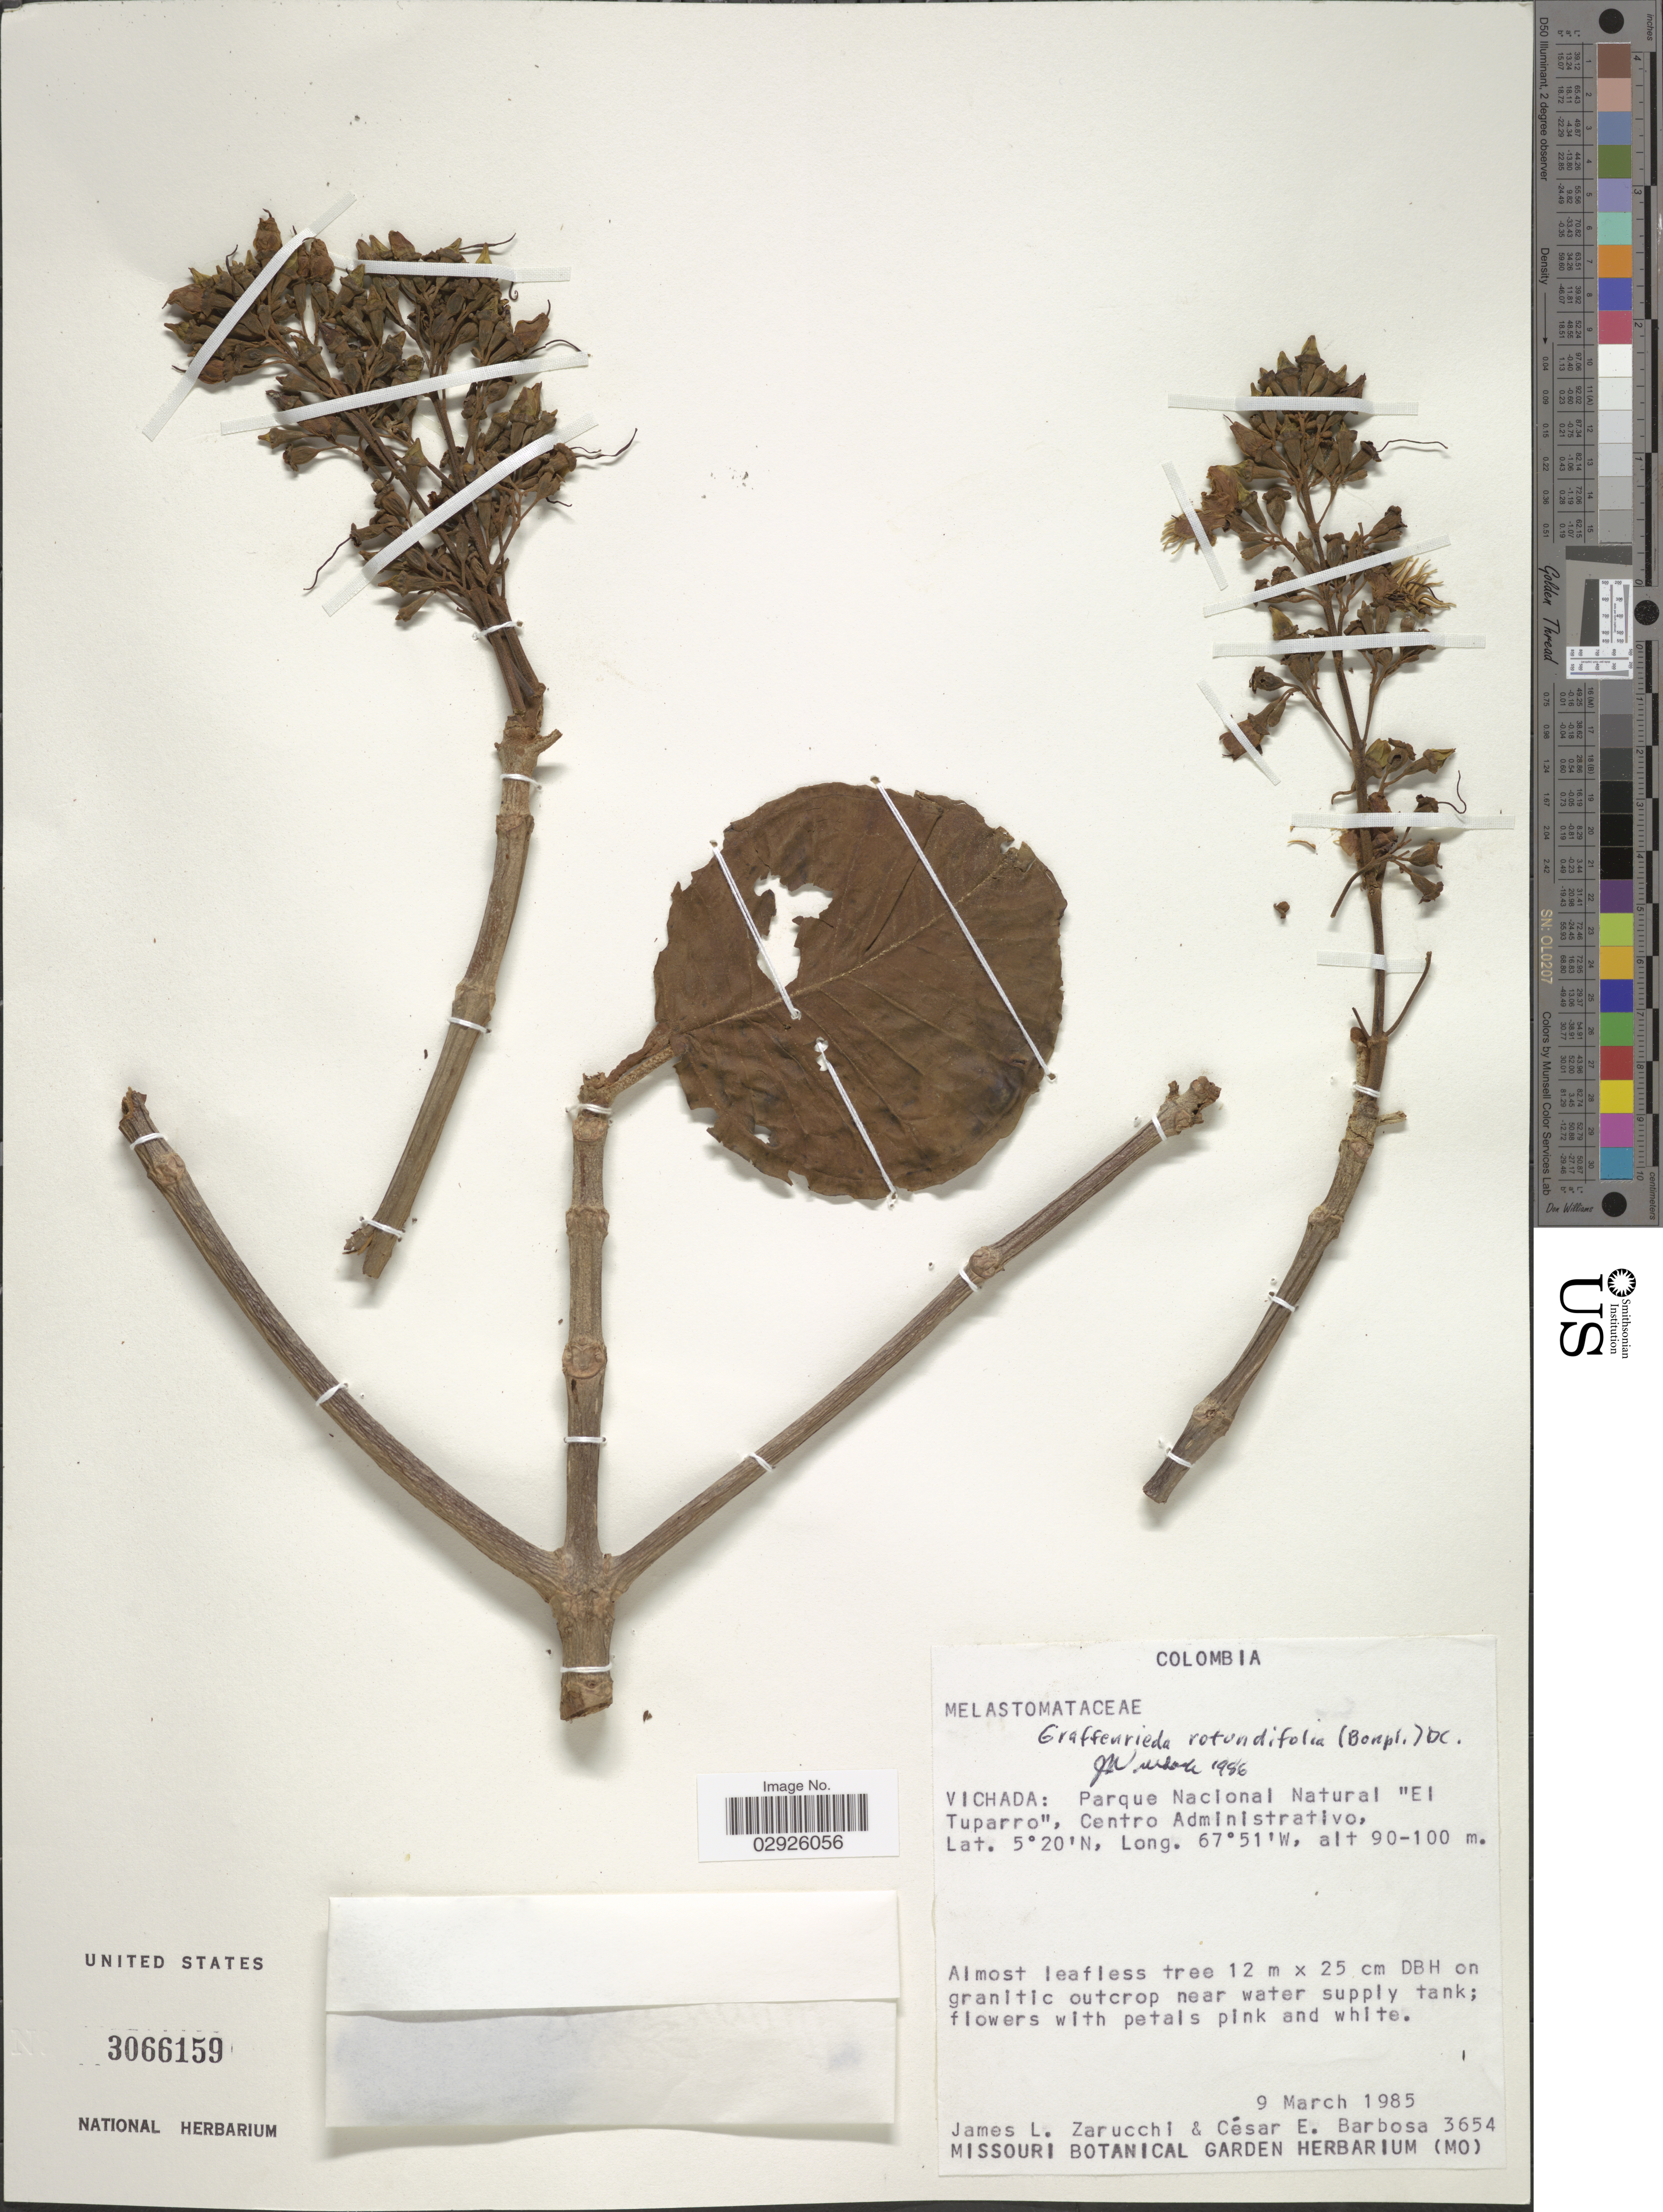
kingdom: Plantae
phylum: Tracheophyta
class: Magnoliopsida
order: Myrtales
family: Melastomataceae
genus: Graffenrieda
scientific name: Graffenrieda rotundifolia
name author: (Bonpl.) DC.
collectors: J. L. Zarucchi & C. E. Barbosa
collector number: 3654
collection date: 1985-03-09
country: Colombia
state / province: Vichada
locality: Parque Nacional Natural "El Tuparro", Centro Administrativo.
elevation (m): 90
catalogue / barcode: US 3066159